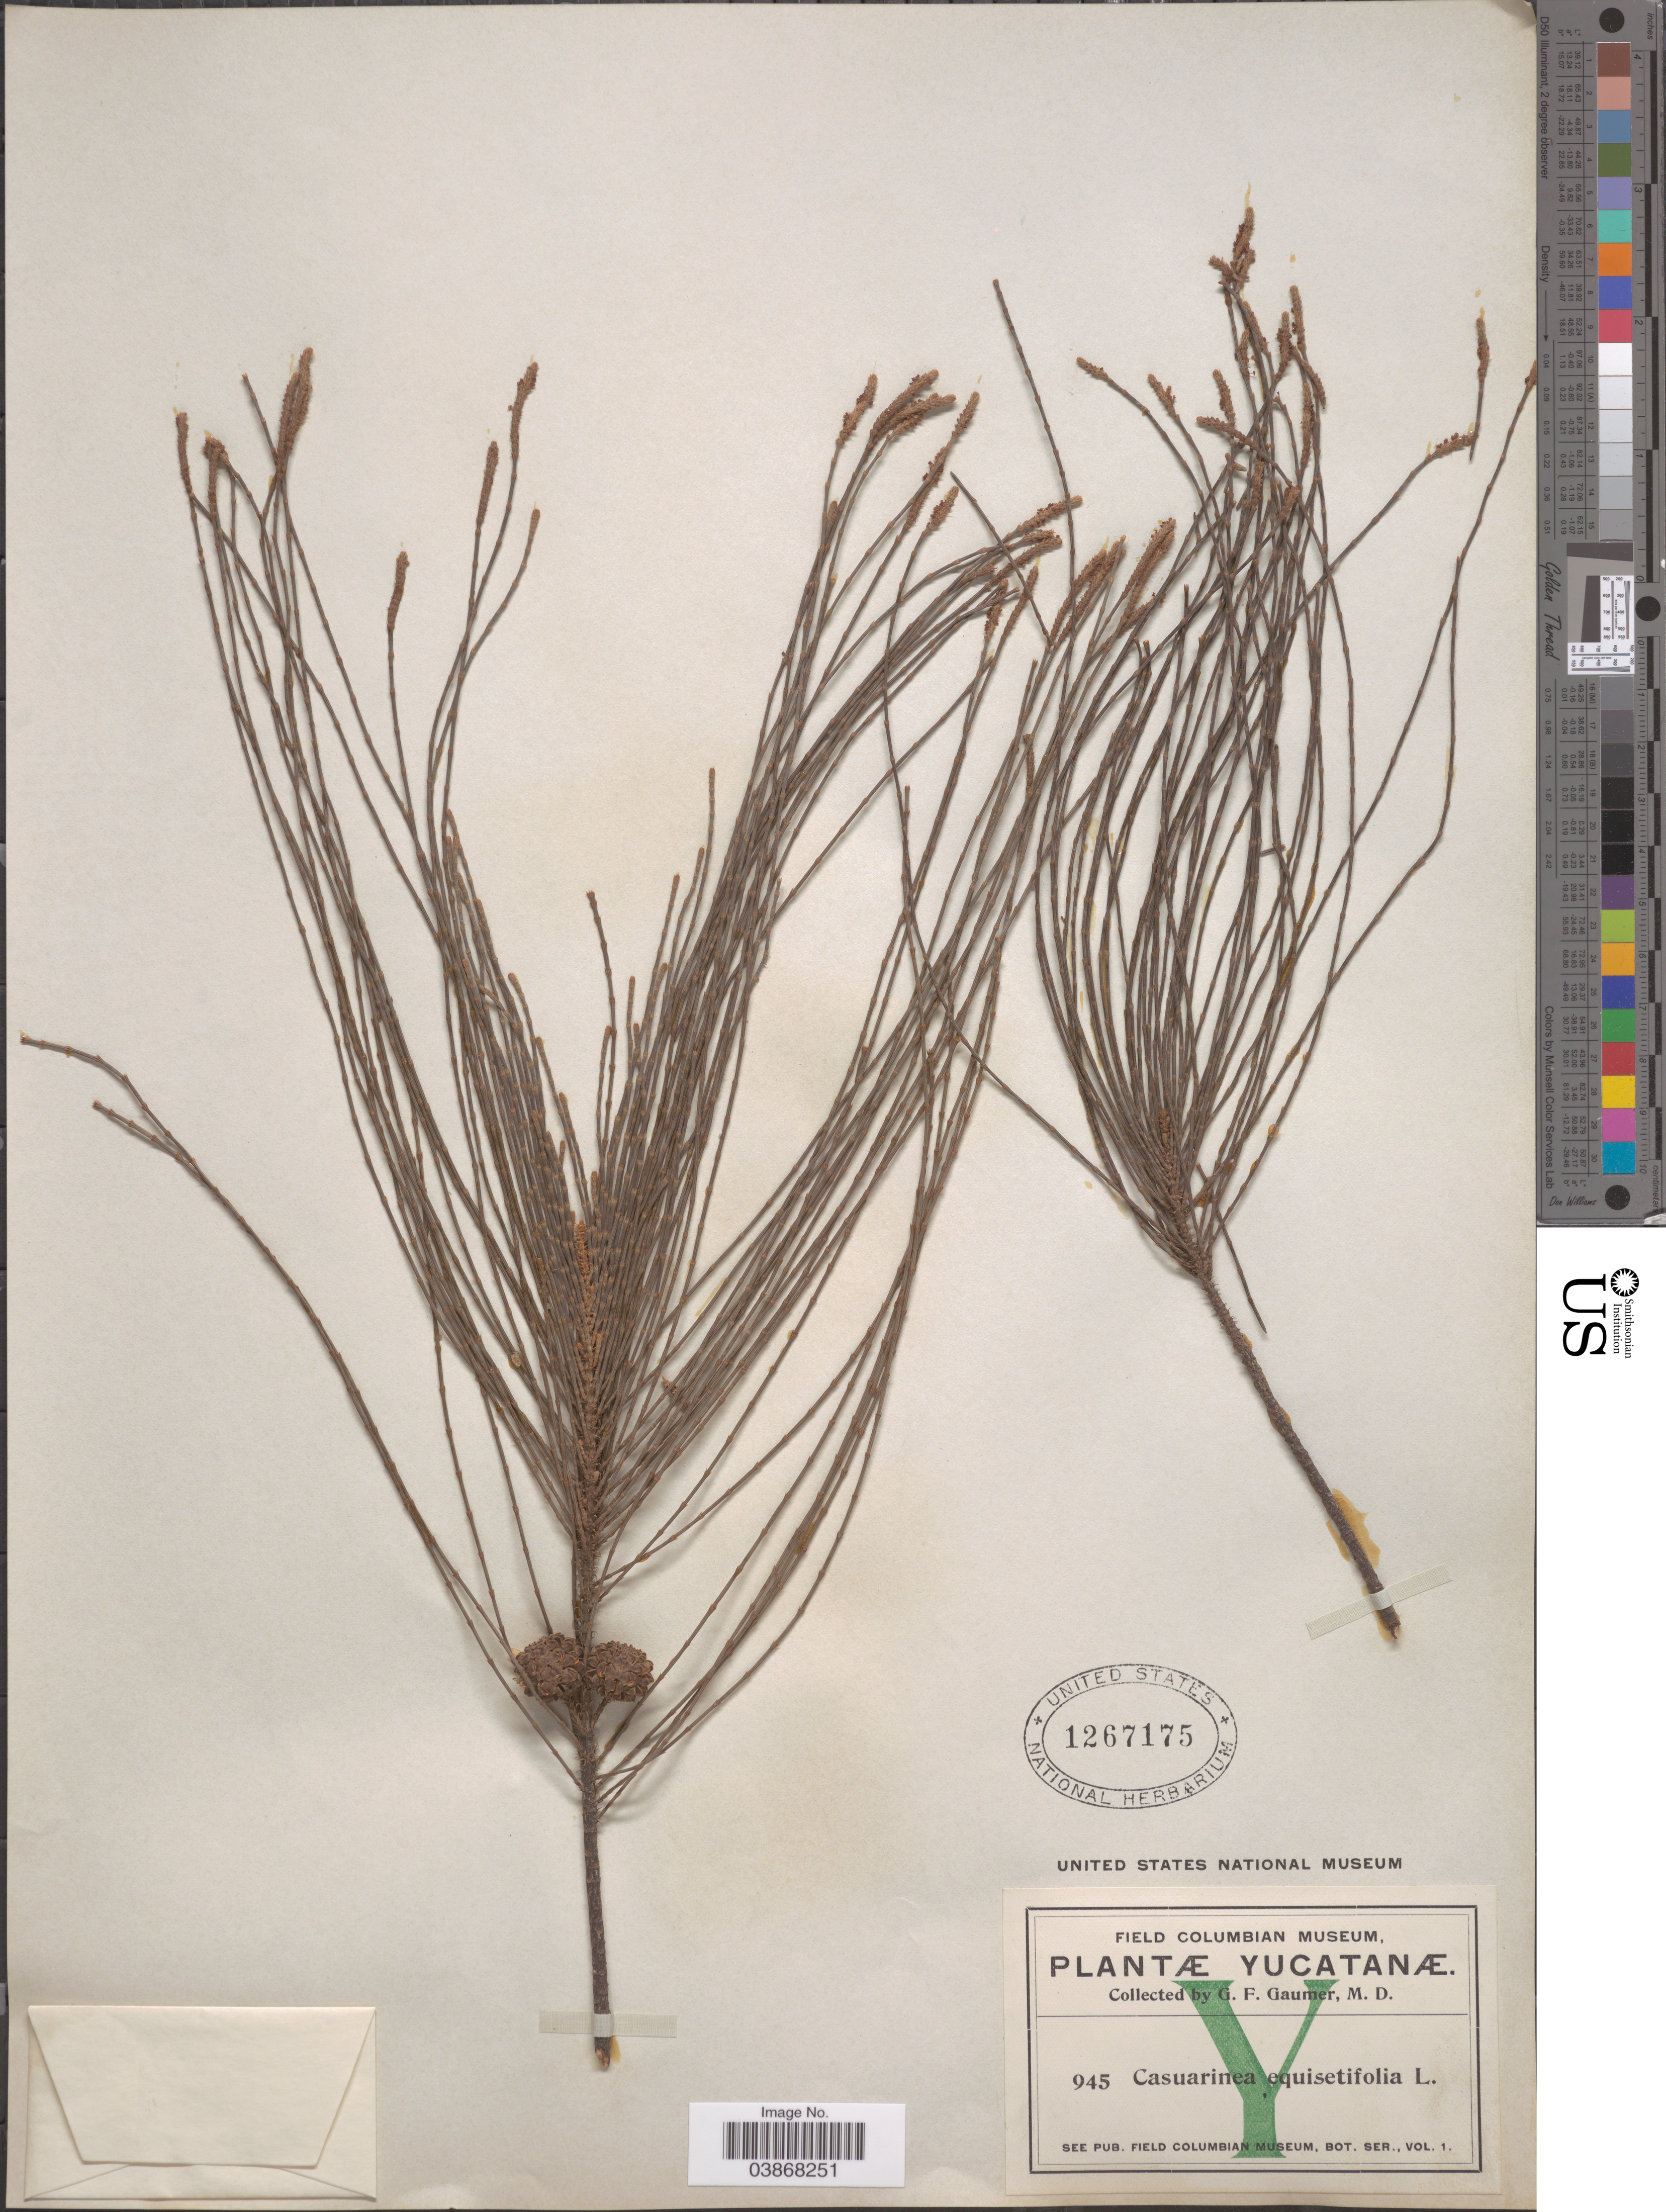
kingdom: Plantae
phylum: Tracheophyta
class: Magnoliopsida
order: Fagales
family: Casuarinaceae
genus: Casuarina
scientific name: Casuarina equisetifolia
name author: L.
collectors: G. F. Gaumer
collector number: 945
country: Mexico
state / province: Yucatán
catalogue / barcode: US 1267175